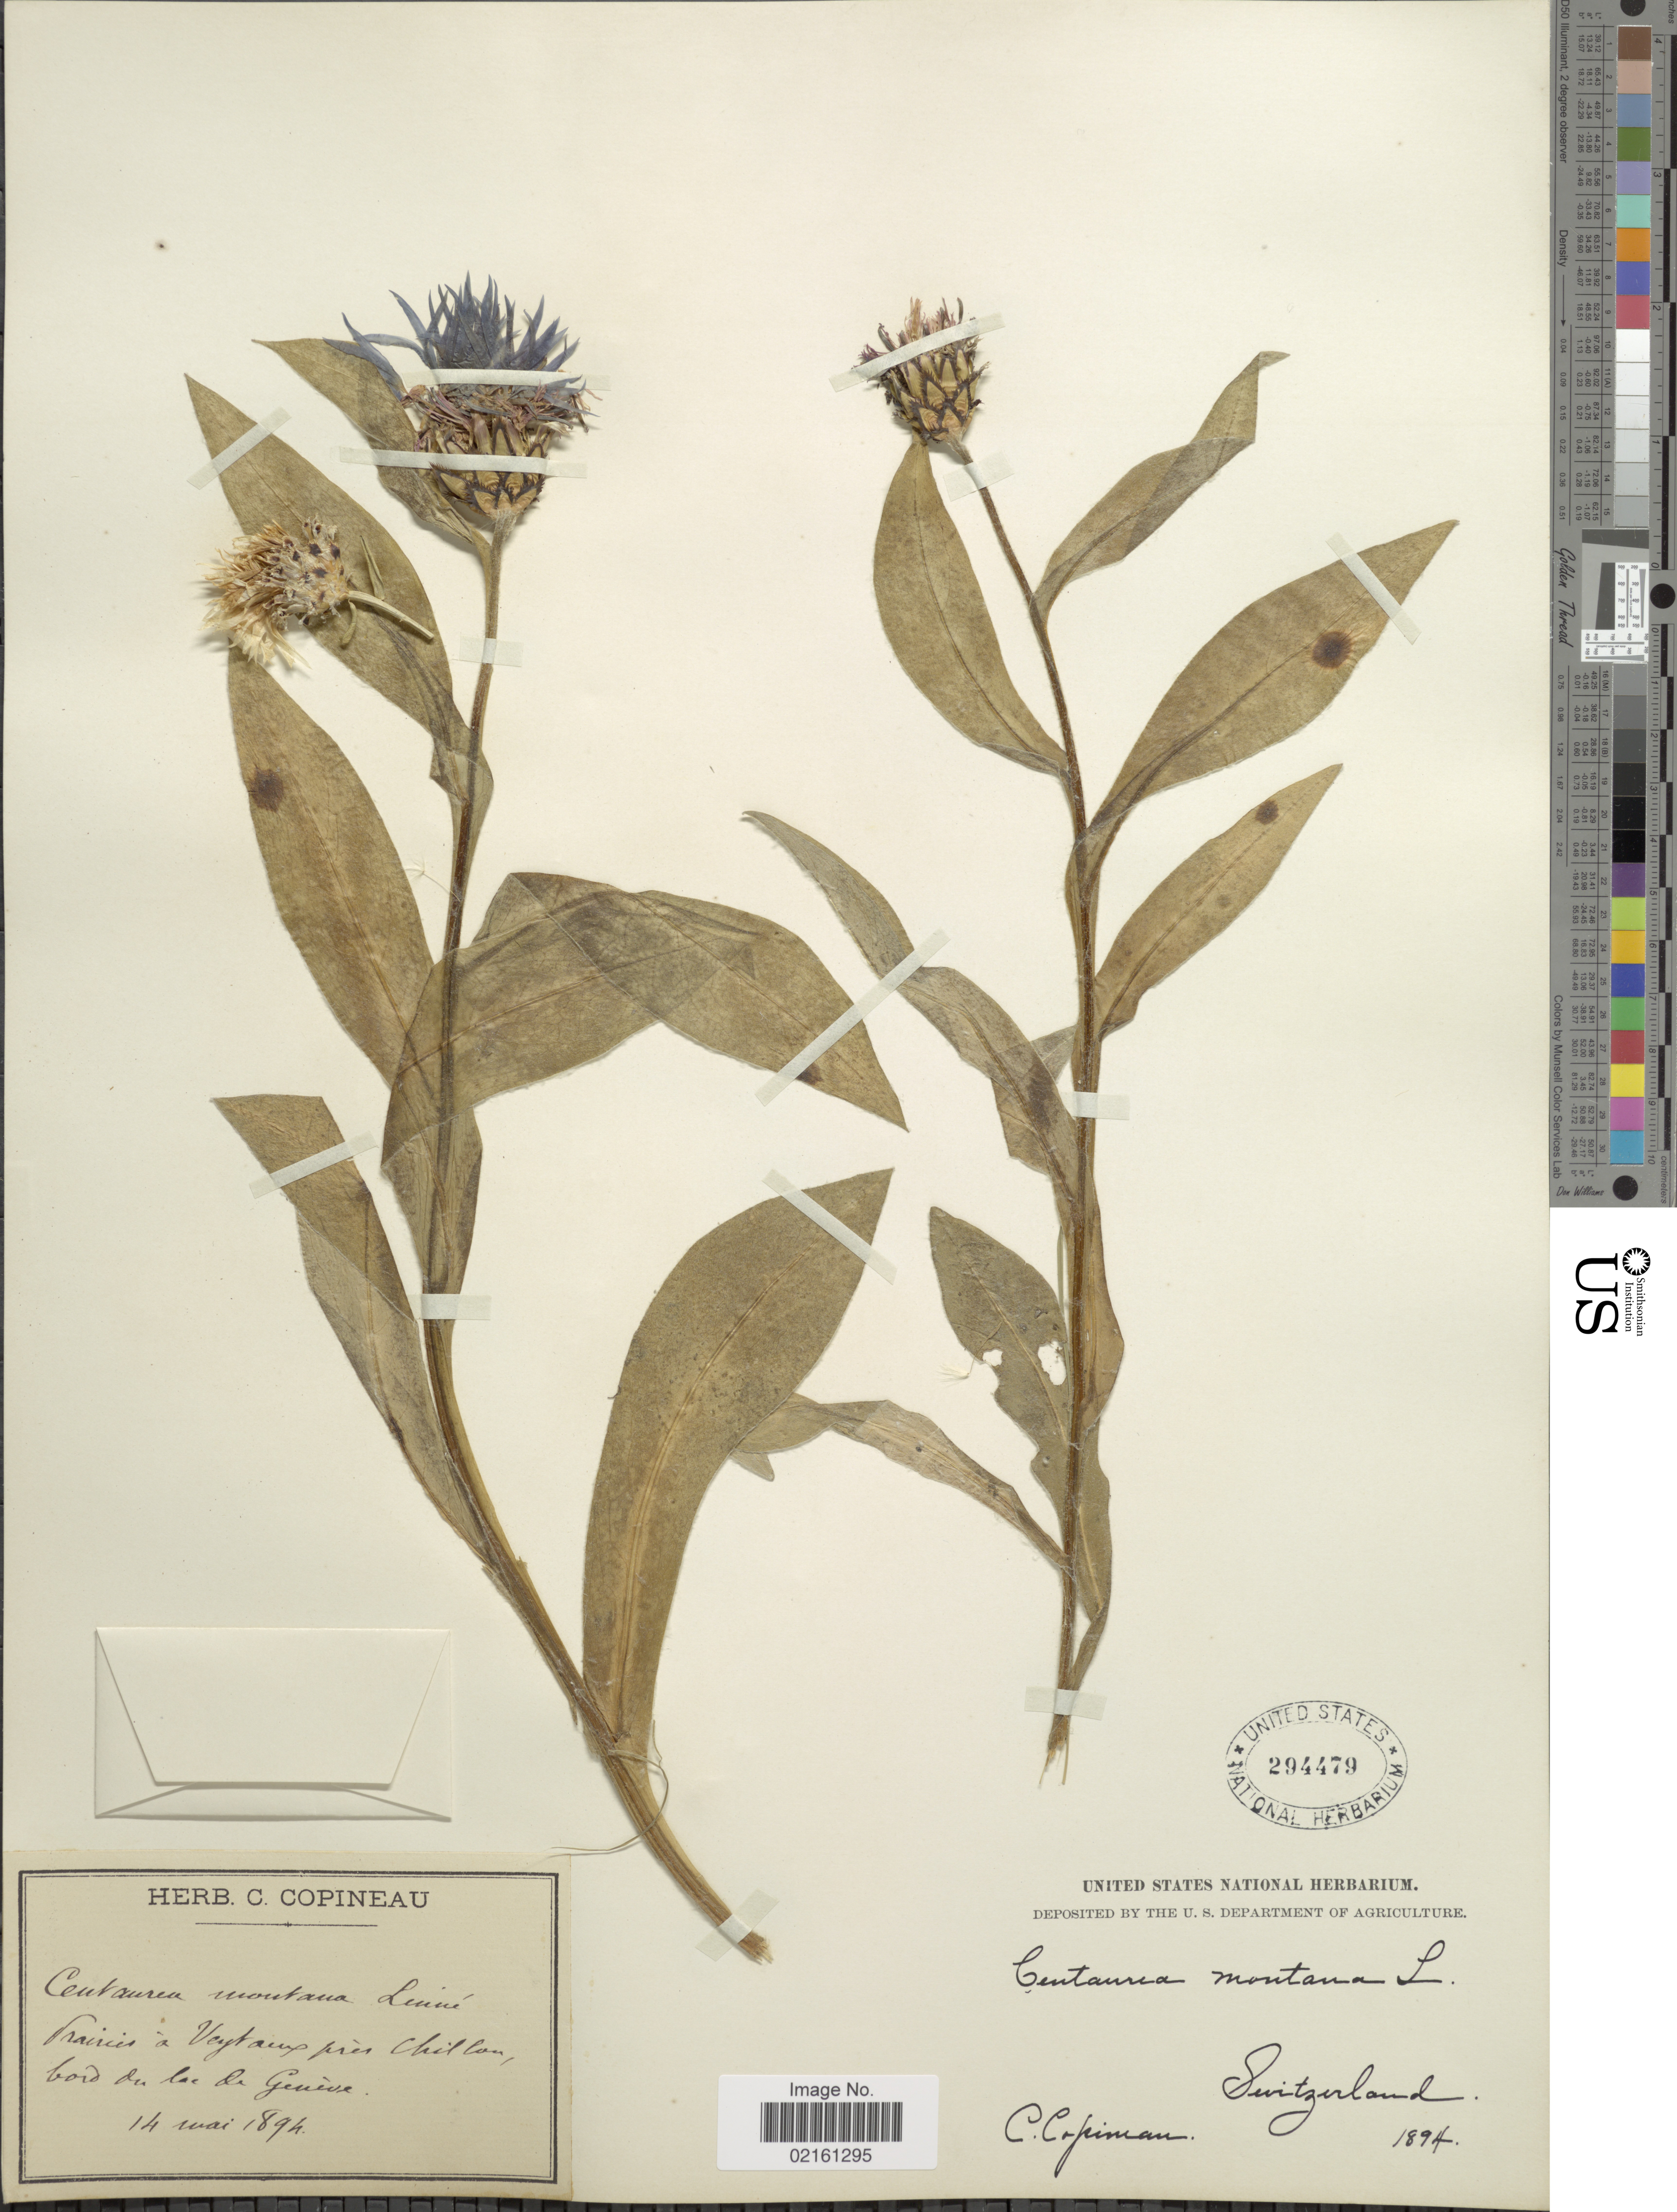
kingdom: Plantae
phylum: Tracheophyta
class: Magnoliopsida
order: Asterales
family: Asteraceae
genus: Centaurea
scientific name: Centaurea montana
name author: L.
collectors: C. Copineau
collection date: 1894-05-14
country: Switzerland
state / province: Vaud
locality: Prairies à Veytaux près Chillon, bord du lac de Genève [Prairies at Veytaux near Chillon, edge of lake Geneva]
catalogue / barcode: US 294479